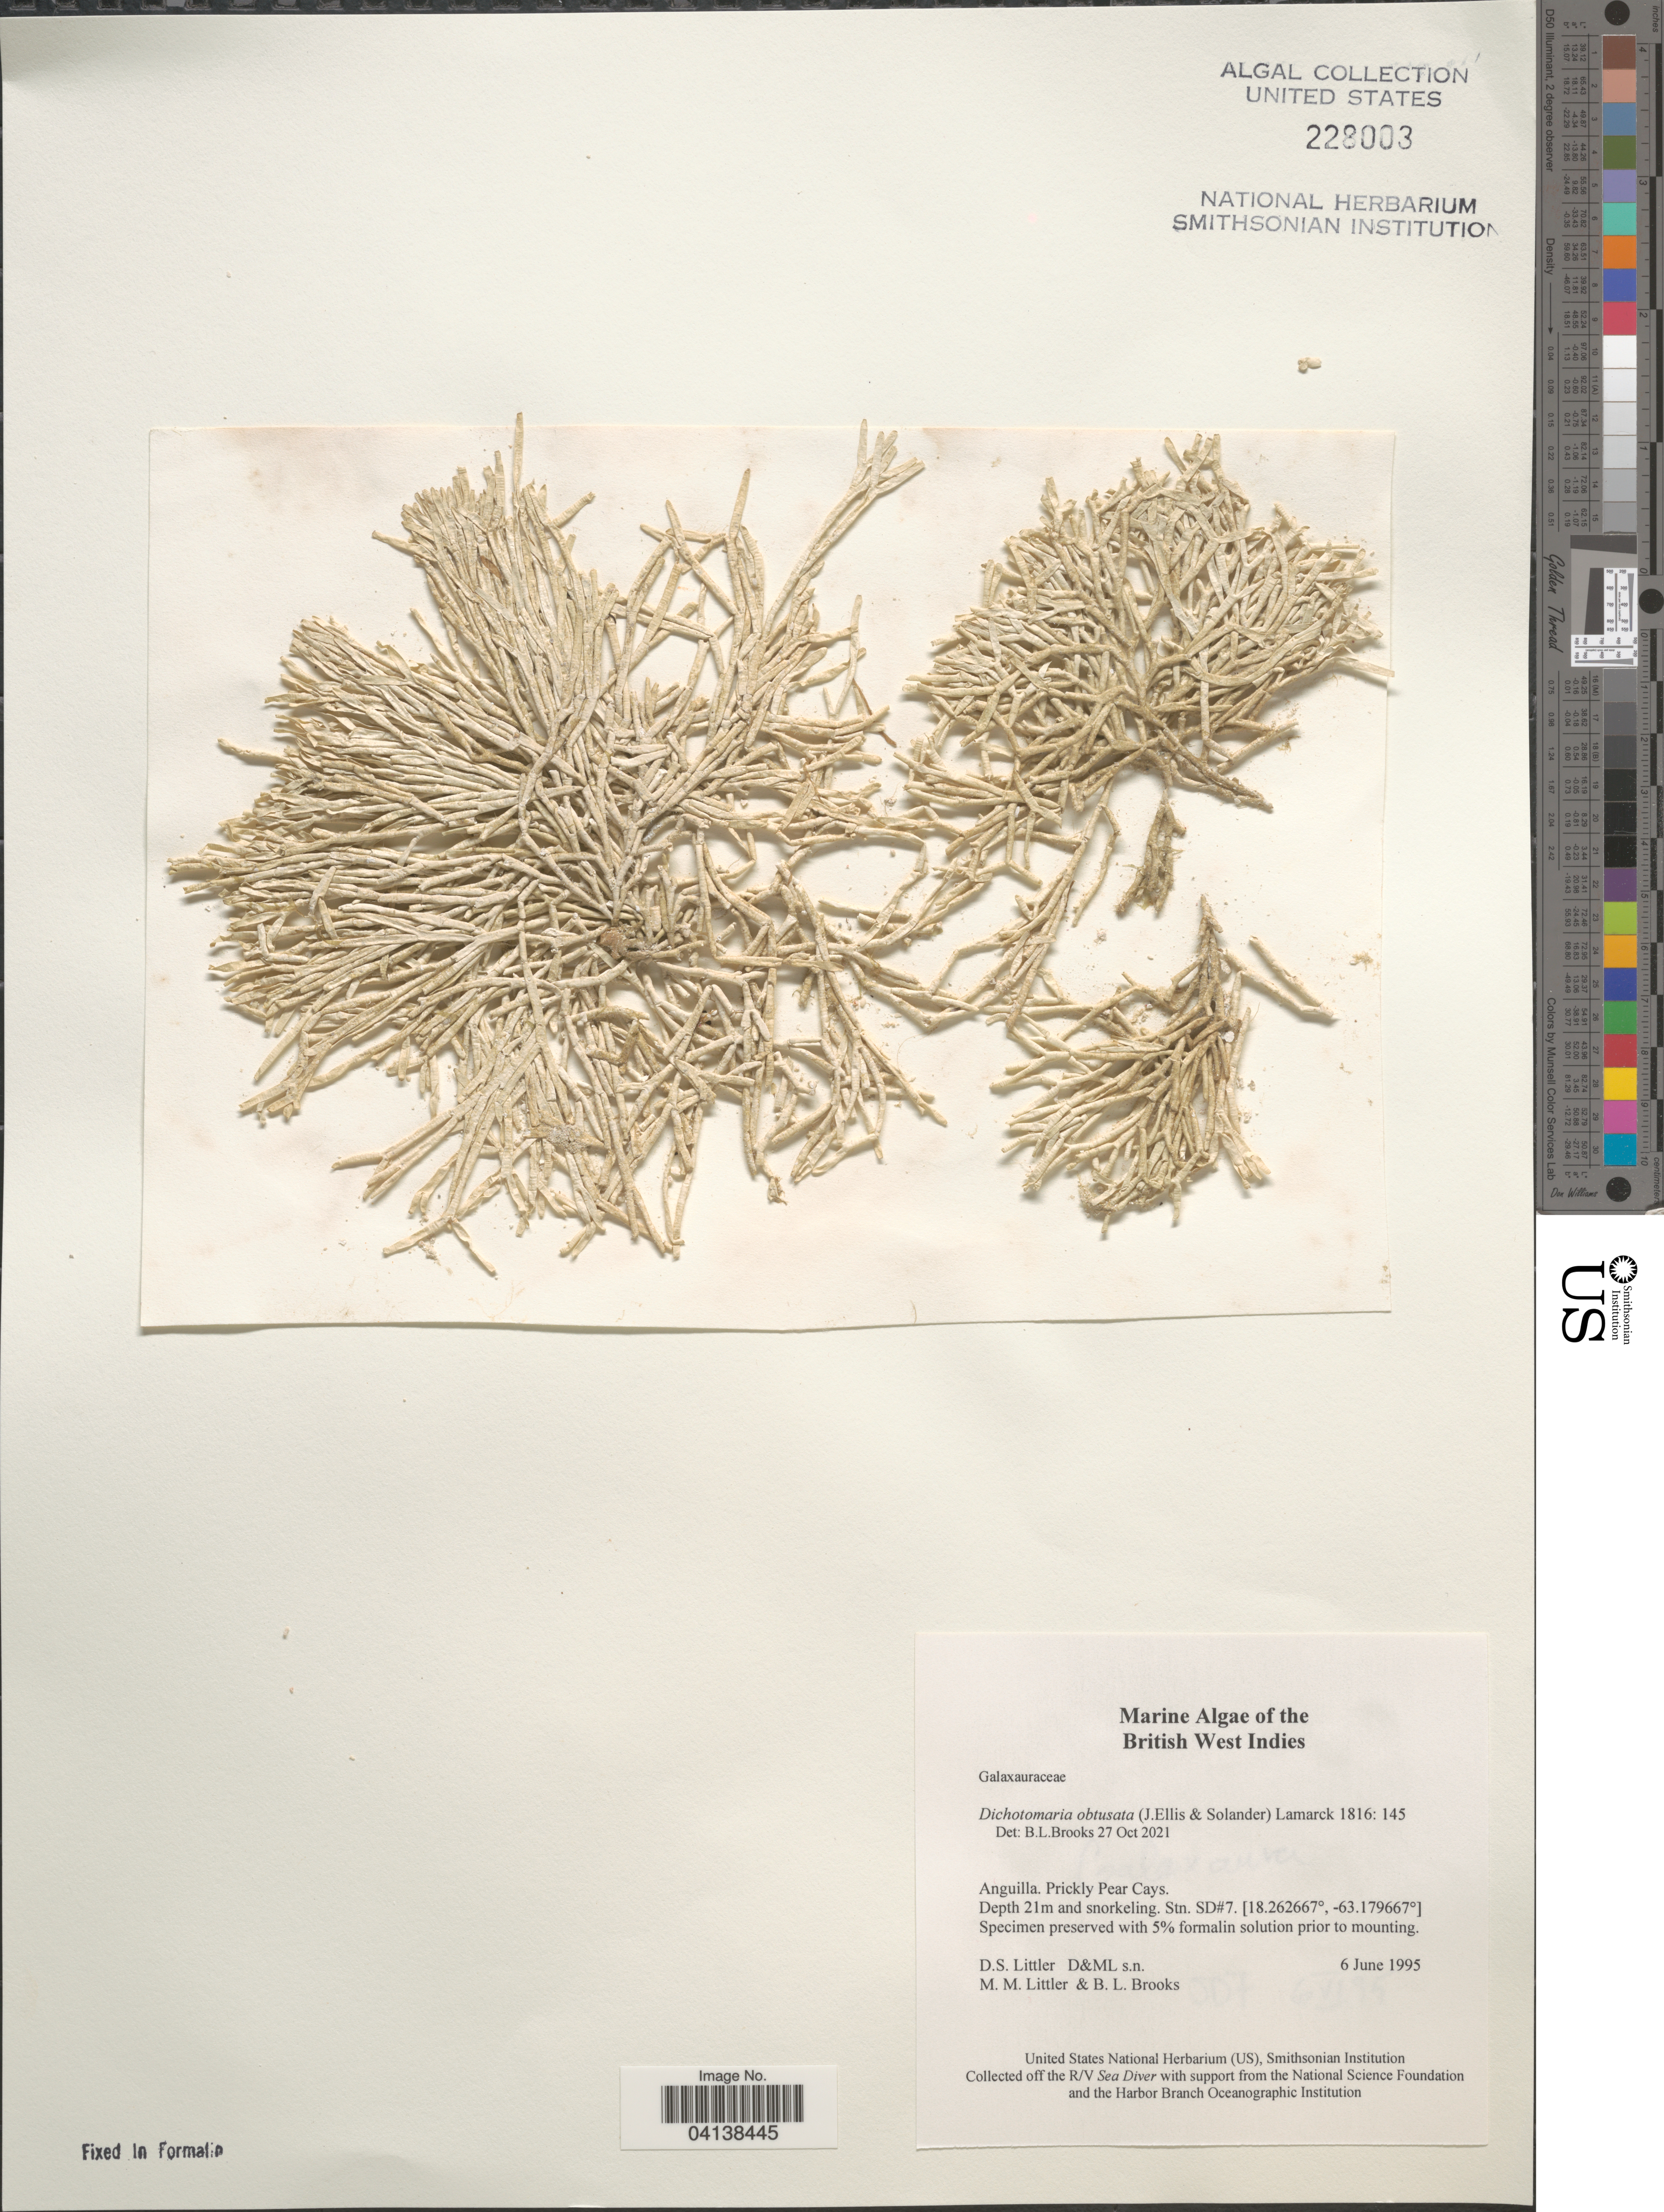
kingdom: Plantae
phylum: Rhodophyta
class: Florideophyceae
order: Nemaliales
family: Galaxauraceae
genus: Dichotomaria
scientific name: Dichotomaria obtusata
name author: (Ellis & Sol.) Lam.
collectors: D. S. Littler & B. Brooks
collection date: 1995-06-06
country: Anguilla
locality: British West Indies. Prickly Pear Cays. Stn. SD#7.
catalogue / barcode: US 228003